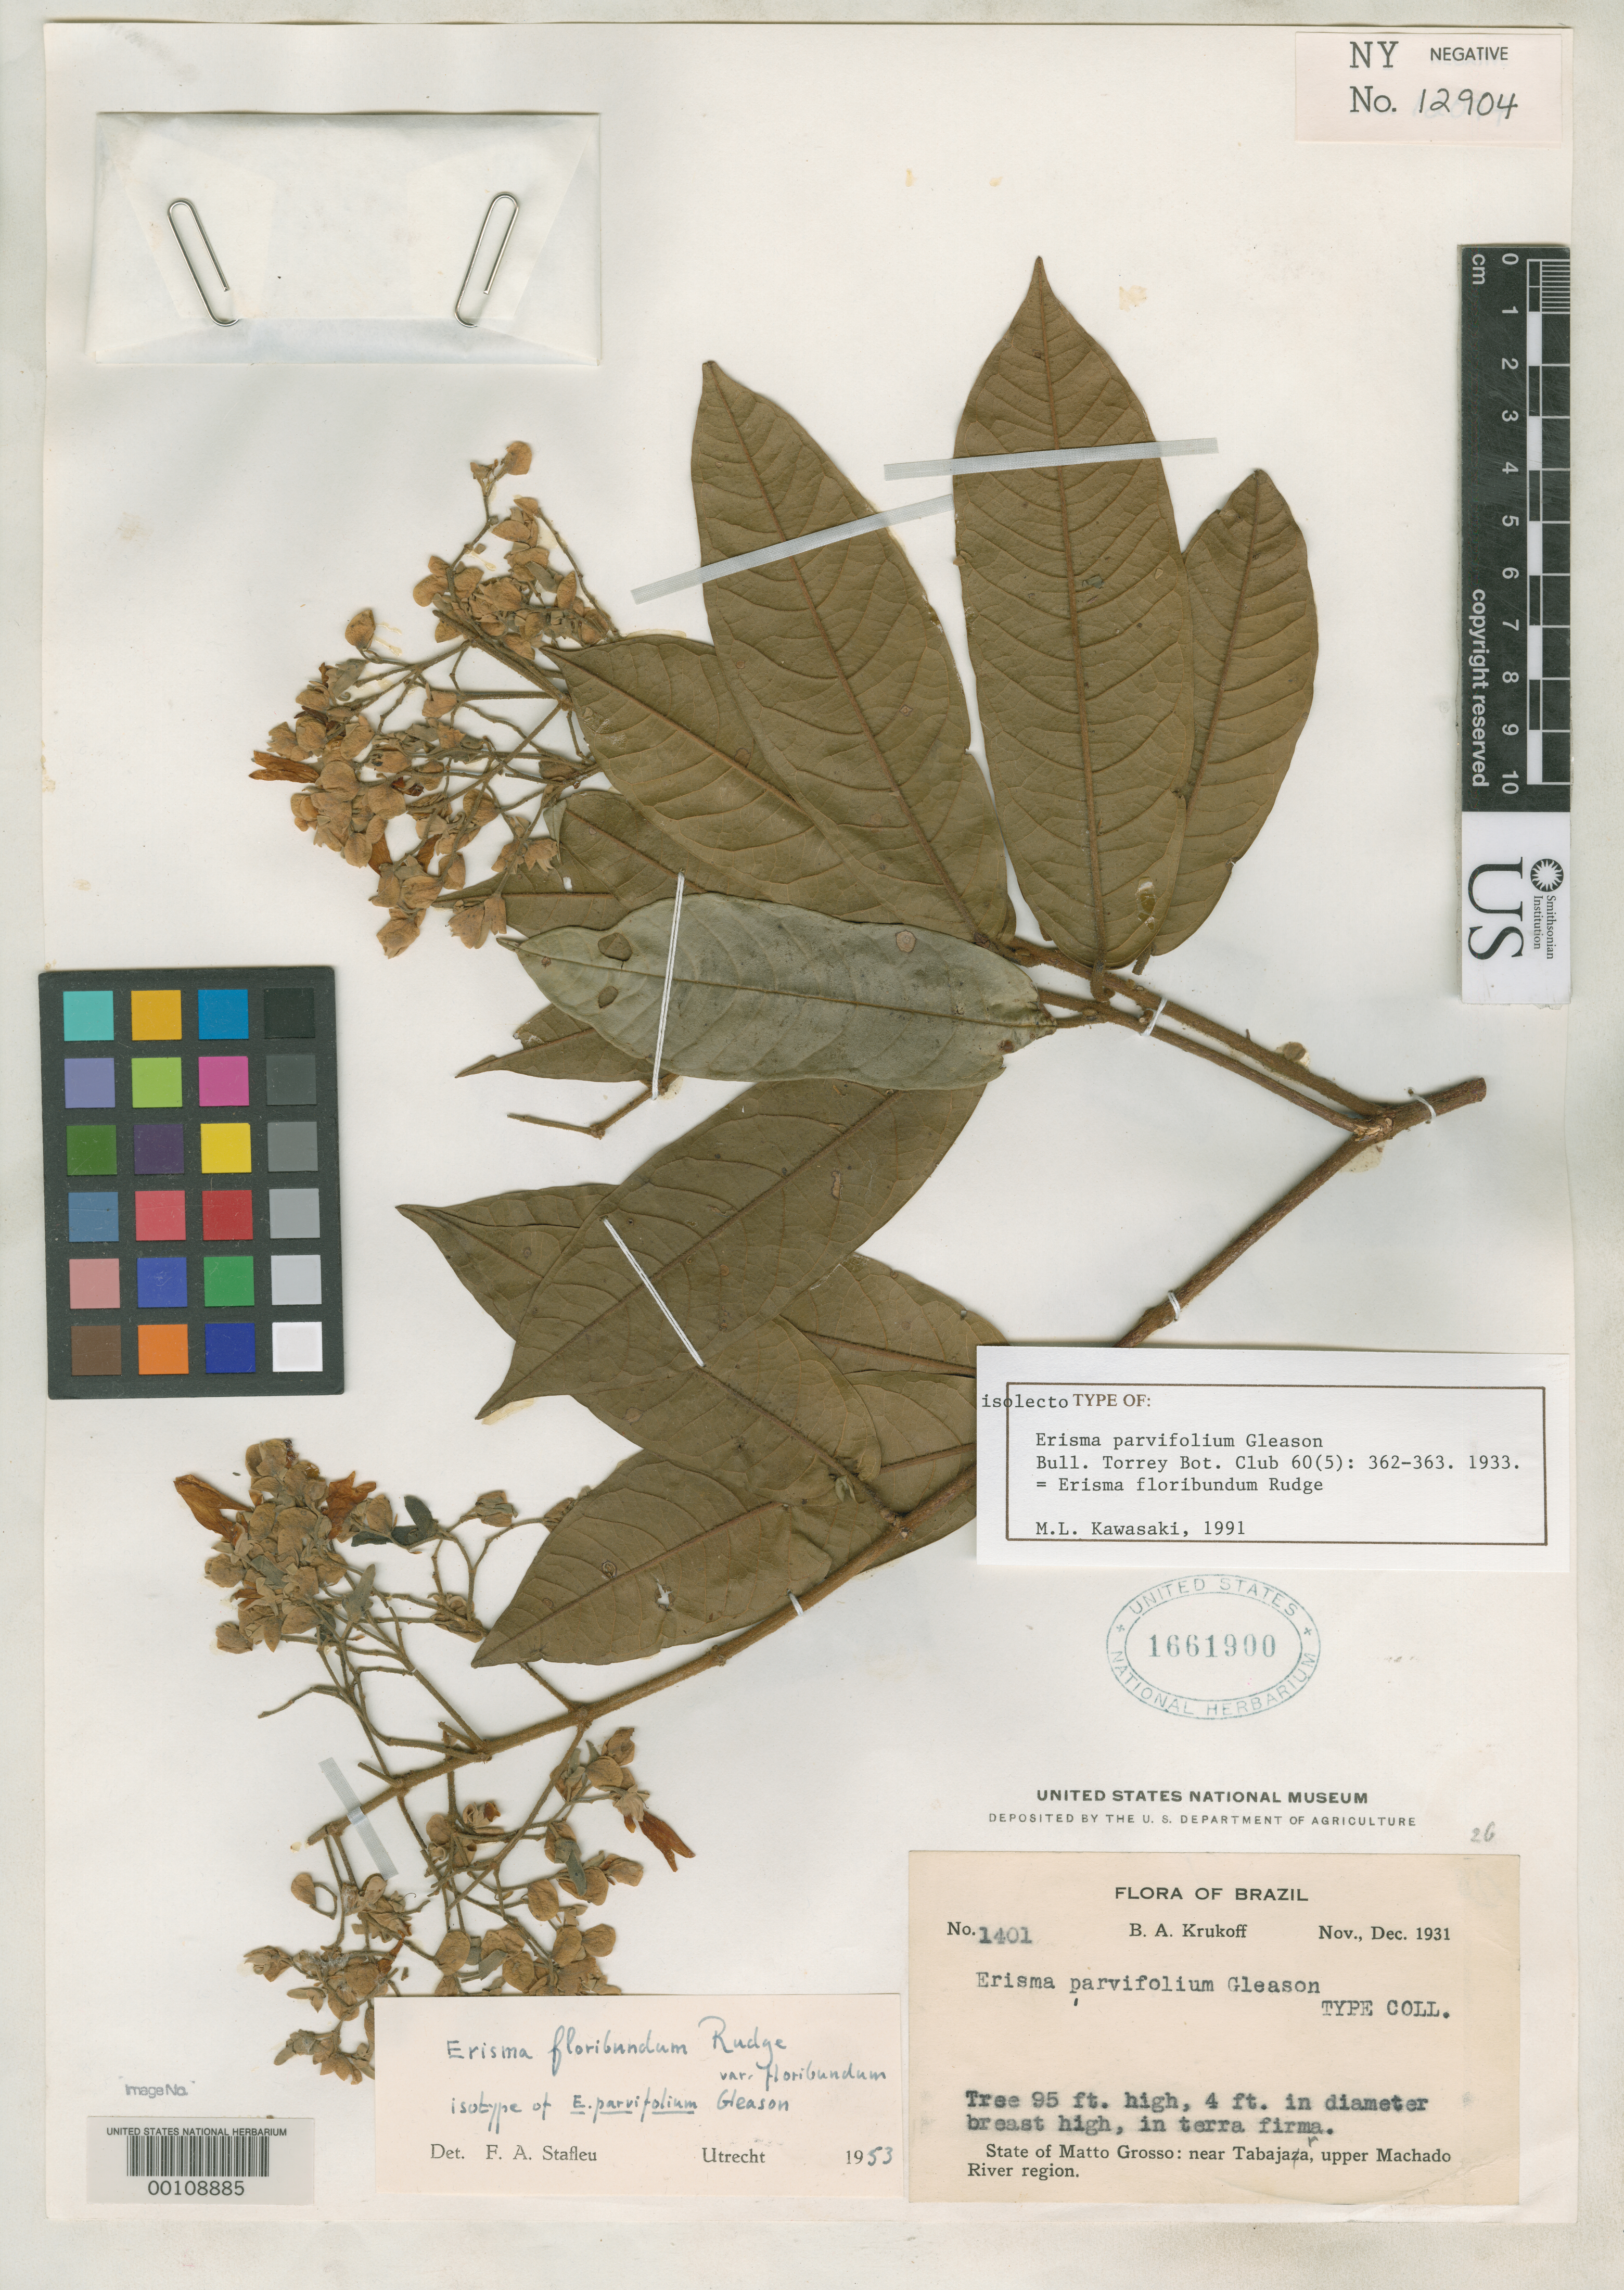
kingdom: Plantae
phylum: Tracheophyta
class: Magnoliopsida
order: Myrtales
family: Vochysiaceae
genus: Erisma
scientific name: Erisma parvifolium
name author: Gleason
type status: Isotype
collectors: B. A. Krukoff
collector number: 1401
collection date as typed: Nov 1931 to -- Dec 1931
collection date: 1931-11/1931-12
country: Brazil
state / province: Mato Grosso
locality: Near Tabajara, upper Machado River region.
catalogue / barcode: US 1661900